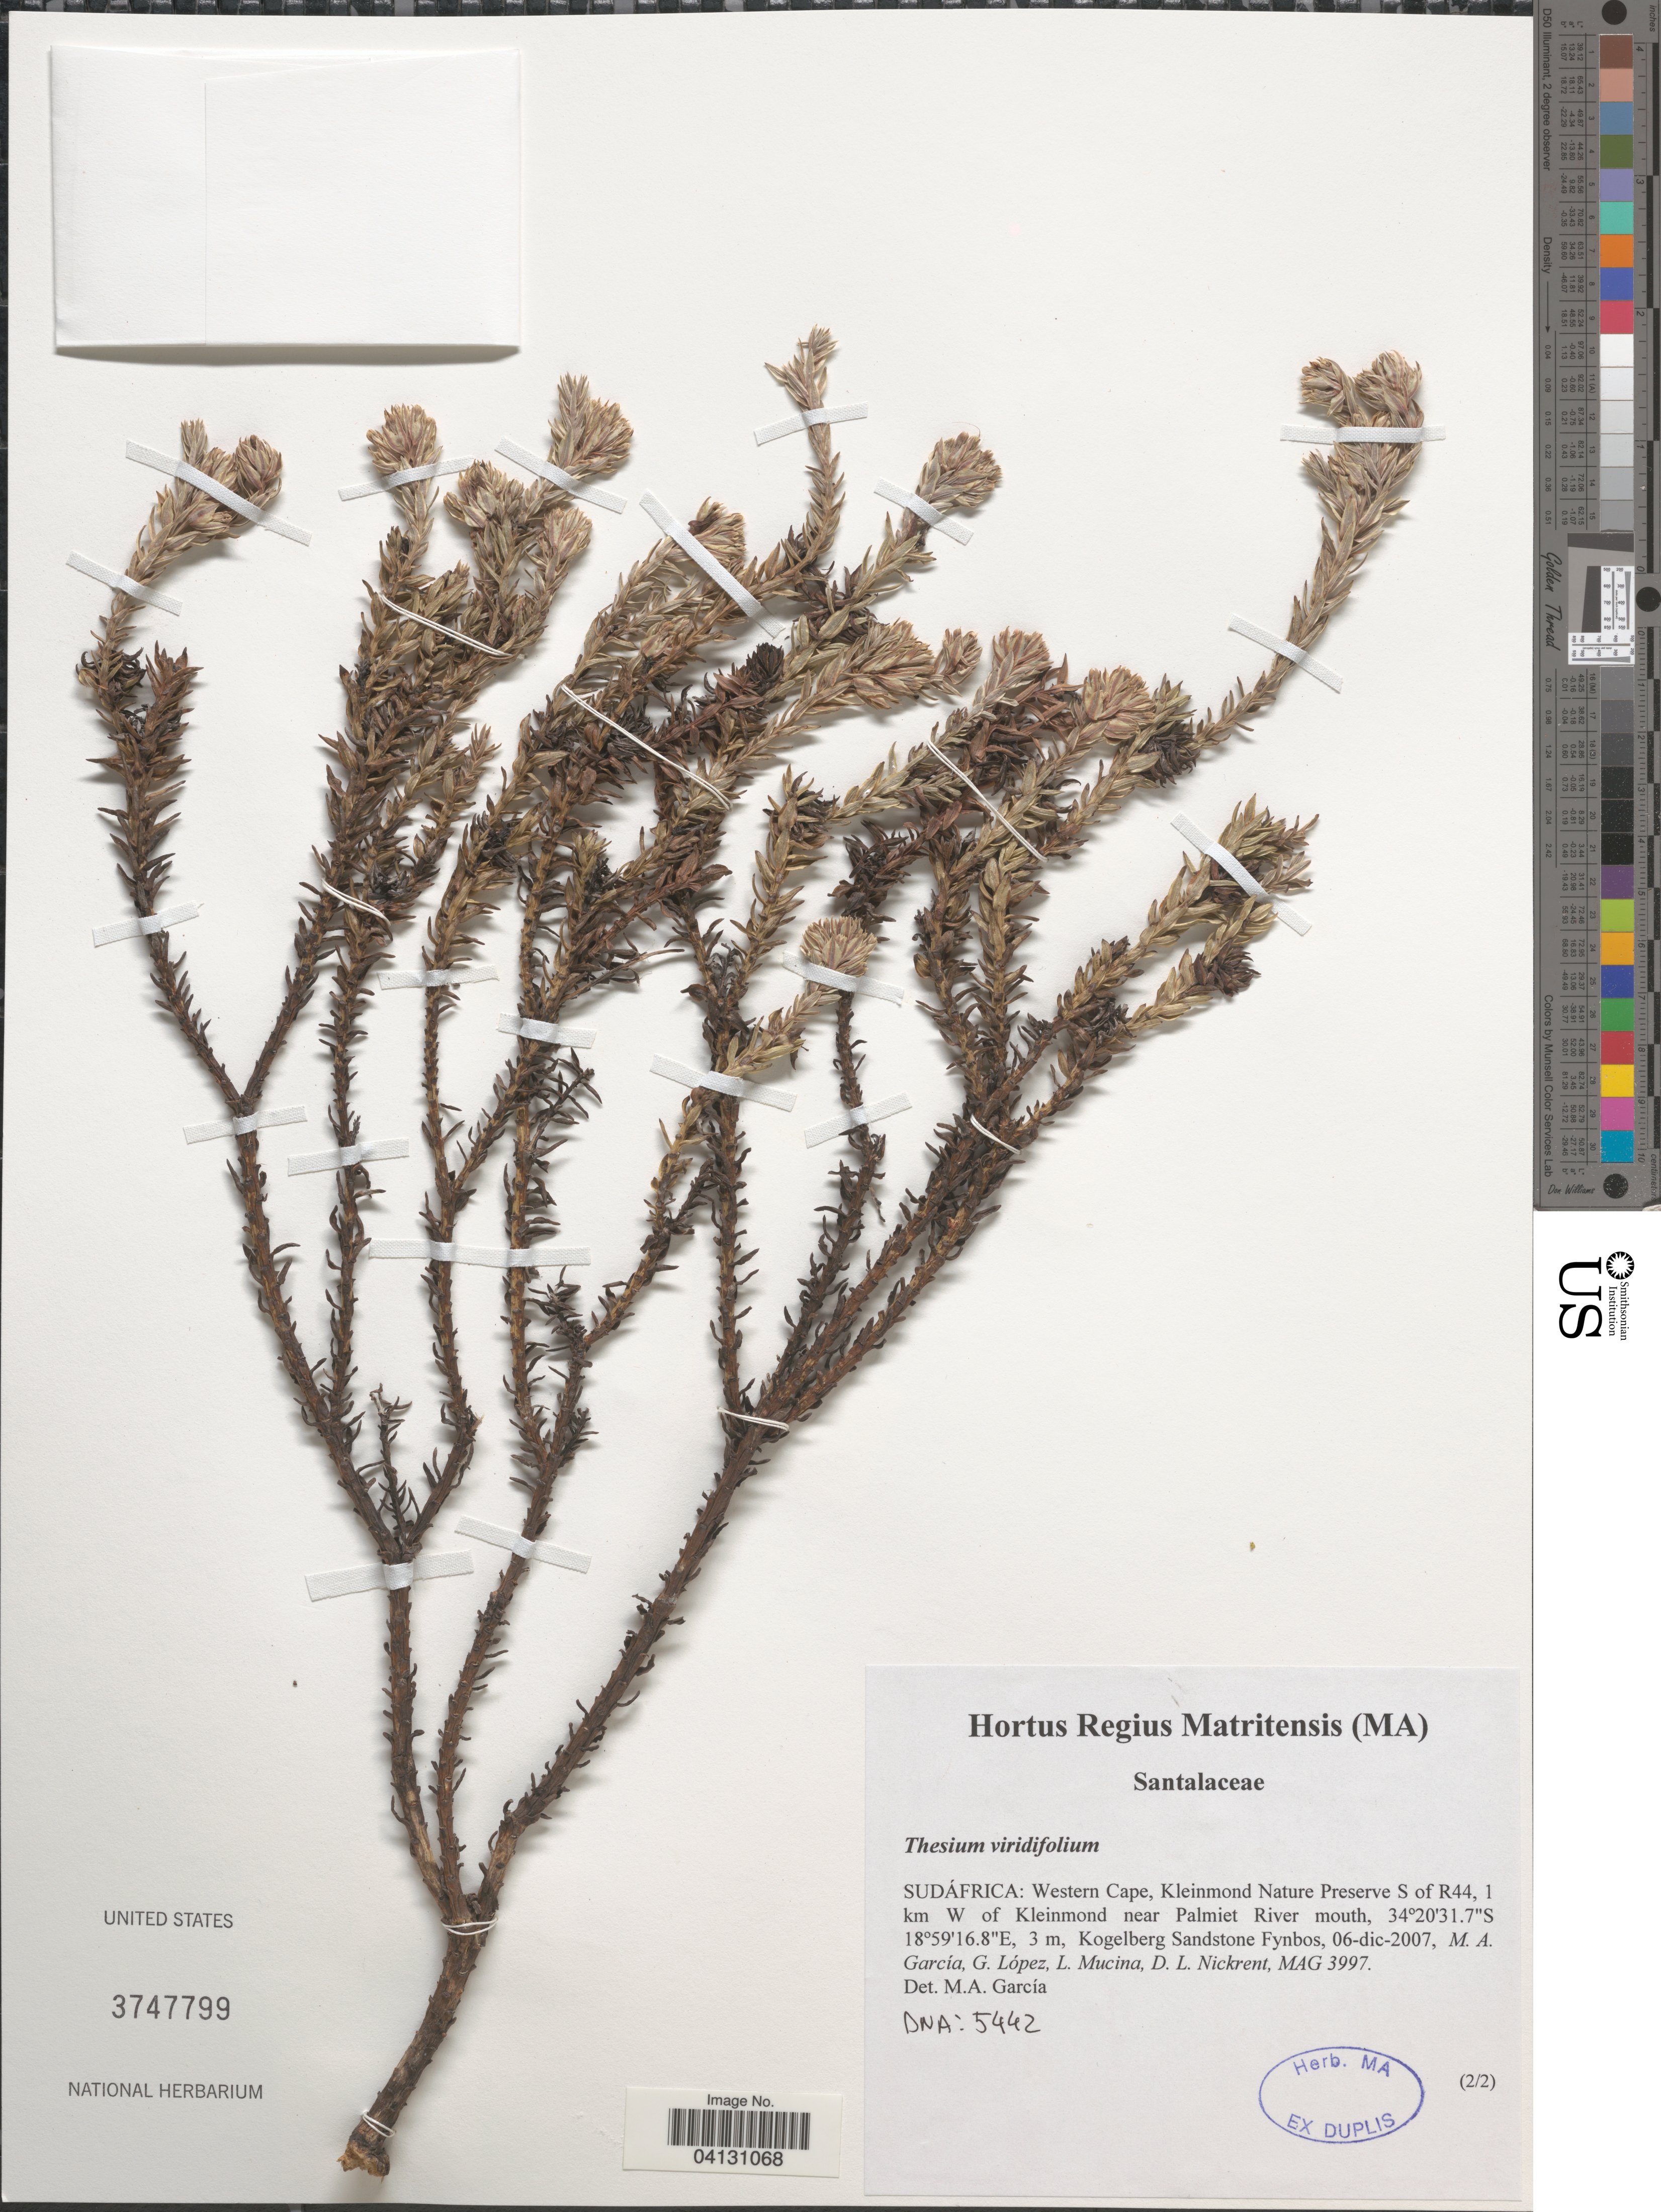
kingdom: Plantae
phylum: Tracheophyta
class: Magnoliopsida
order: Santalales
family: Thesiaceae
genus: Thesium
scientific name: Thesium viridifolium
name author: Levyns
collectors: M. A. García, G. López, L. Mucina & D. Nickrent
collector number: MAG3997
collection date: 2007-12-06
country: South Africa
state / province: Western Cape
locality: Sudáfrica: Kleinmond Nature Preserve S of R44, 1 km W of Kleinmond near Palmiet River mouth. Kogelberg Sandstone Fynbos.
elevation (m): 3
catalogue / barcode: US 3747799